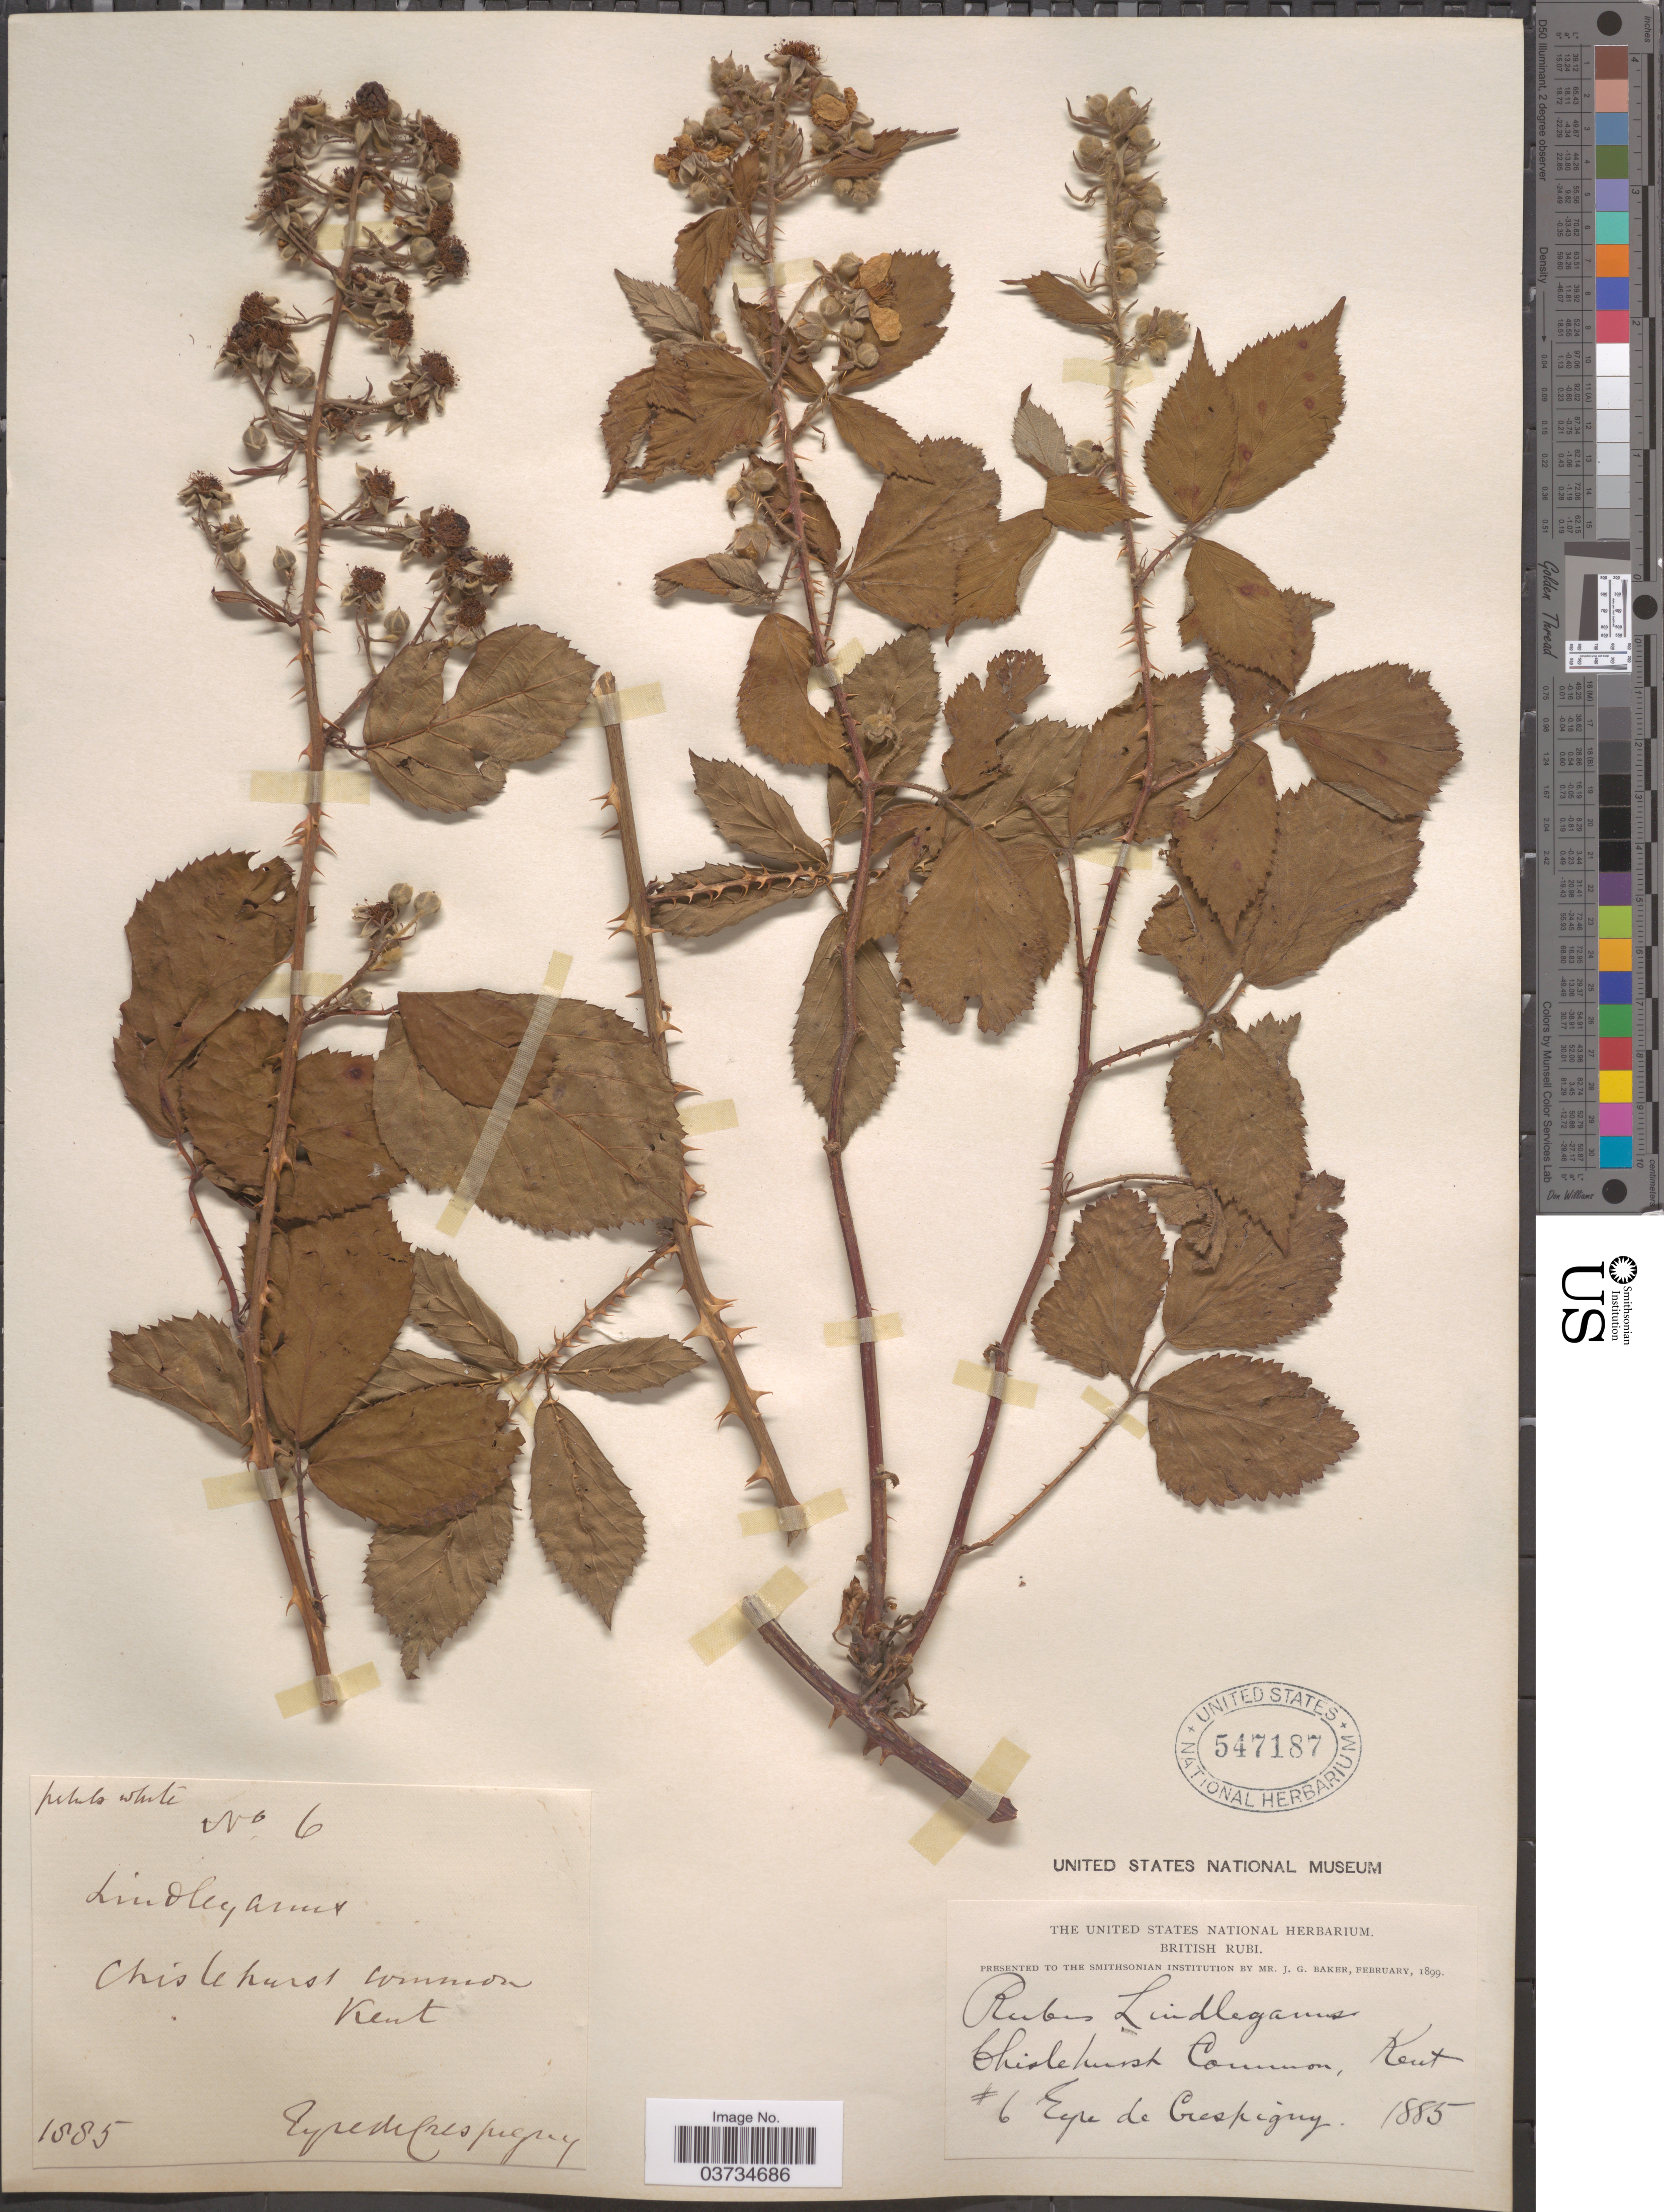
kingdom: Plantae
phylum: Tracheophyta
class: Magnoliopsida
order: Rosales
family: Rosaceae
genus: Rubus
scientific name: Rubus lindleyanus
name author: Lees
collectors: E. de Crespigny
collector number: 6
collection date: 1885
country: United Kingdom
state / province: England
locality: Chislehurst. Kent.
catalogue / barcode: US 547187